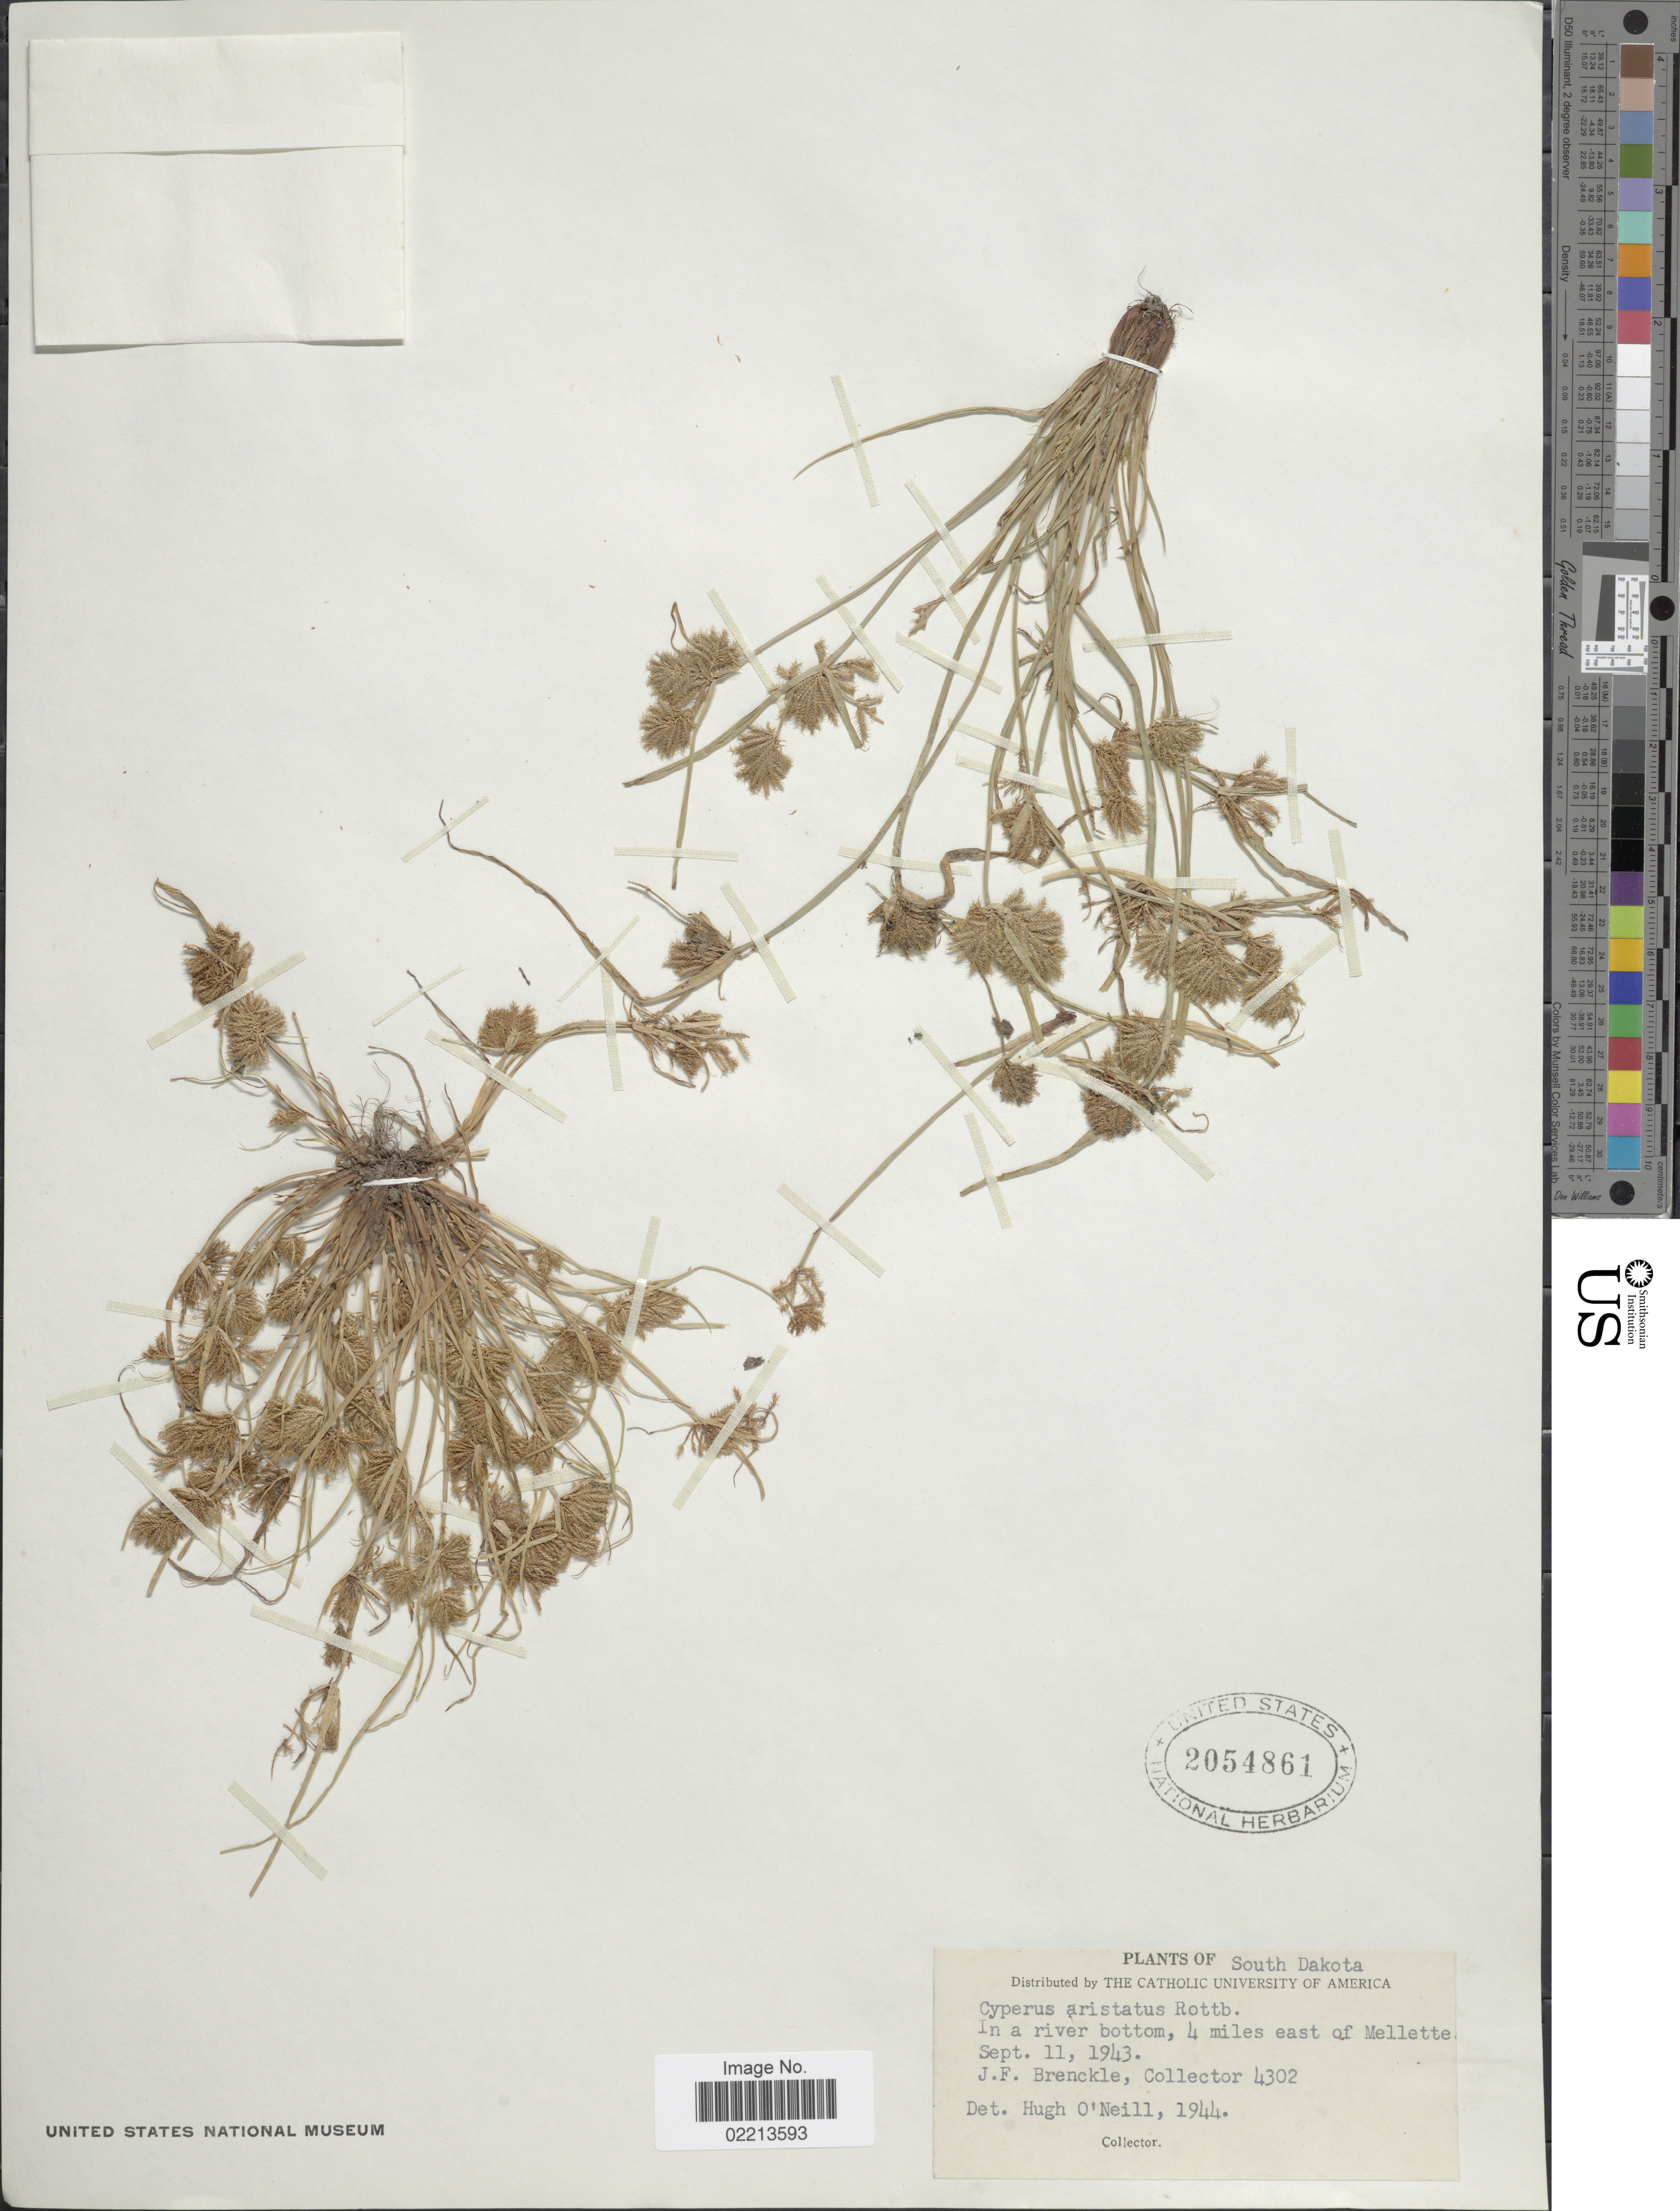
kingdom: Plantae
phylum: Tracheophyta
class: Liliopsida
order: Poales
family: Cyperaceae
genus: Cyperus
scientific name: Cyperus squarrosus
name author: L.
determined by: Strong, Mark T., (BOT), Smithsonian Institution - National Museum of Natural History (UNITED STATES)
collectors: J. Brenckle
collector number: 4302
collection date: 1943-09-11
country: United States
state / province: South Dakota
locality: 4 miles east of Mellette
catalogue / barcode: US 2054861